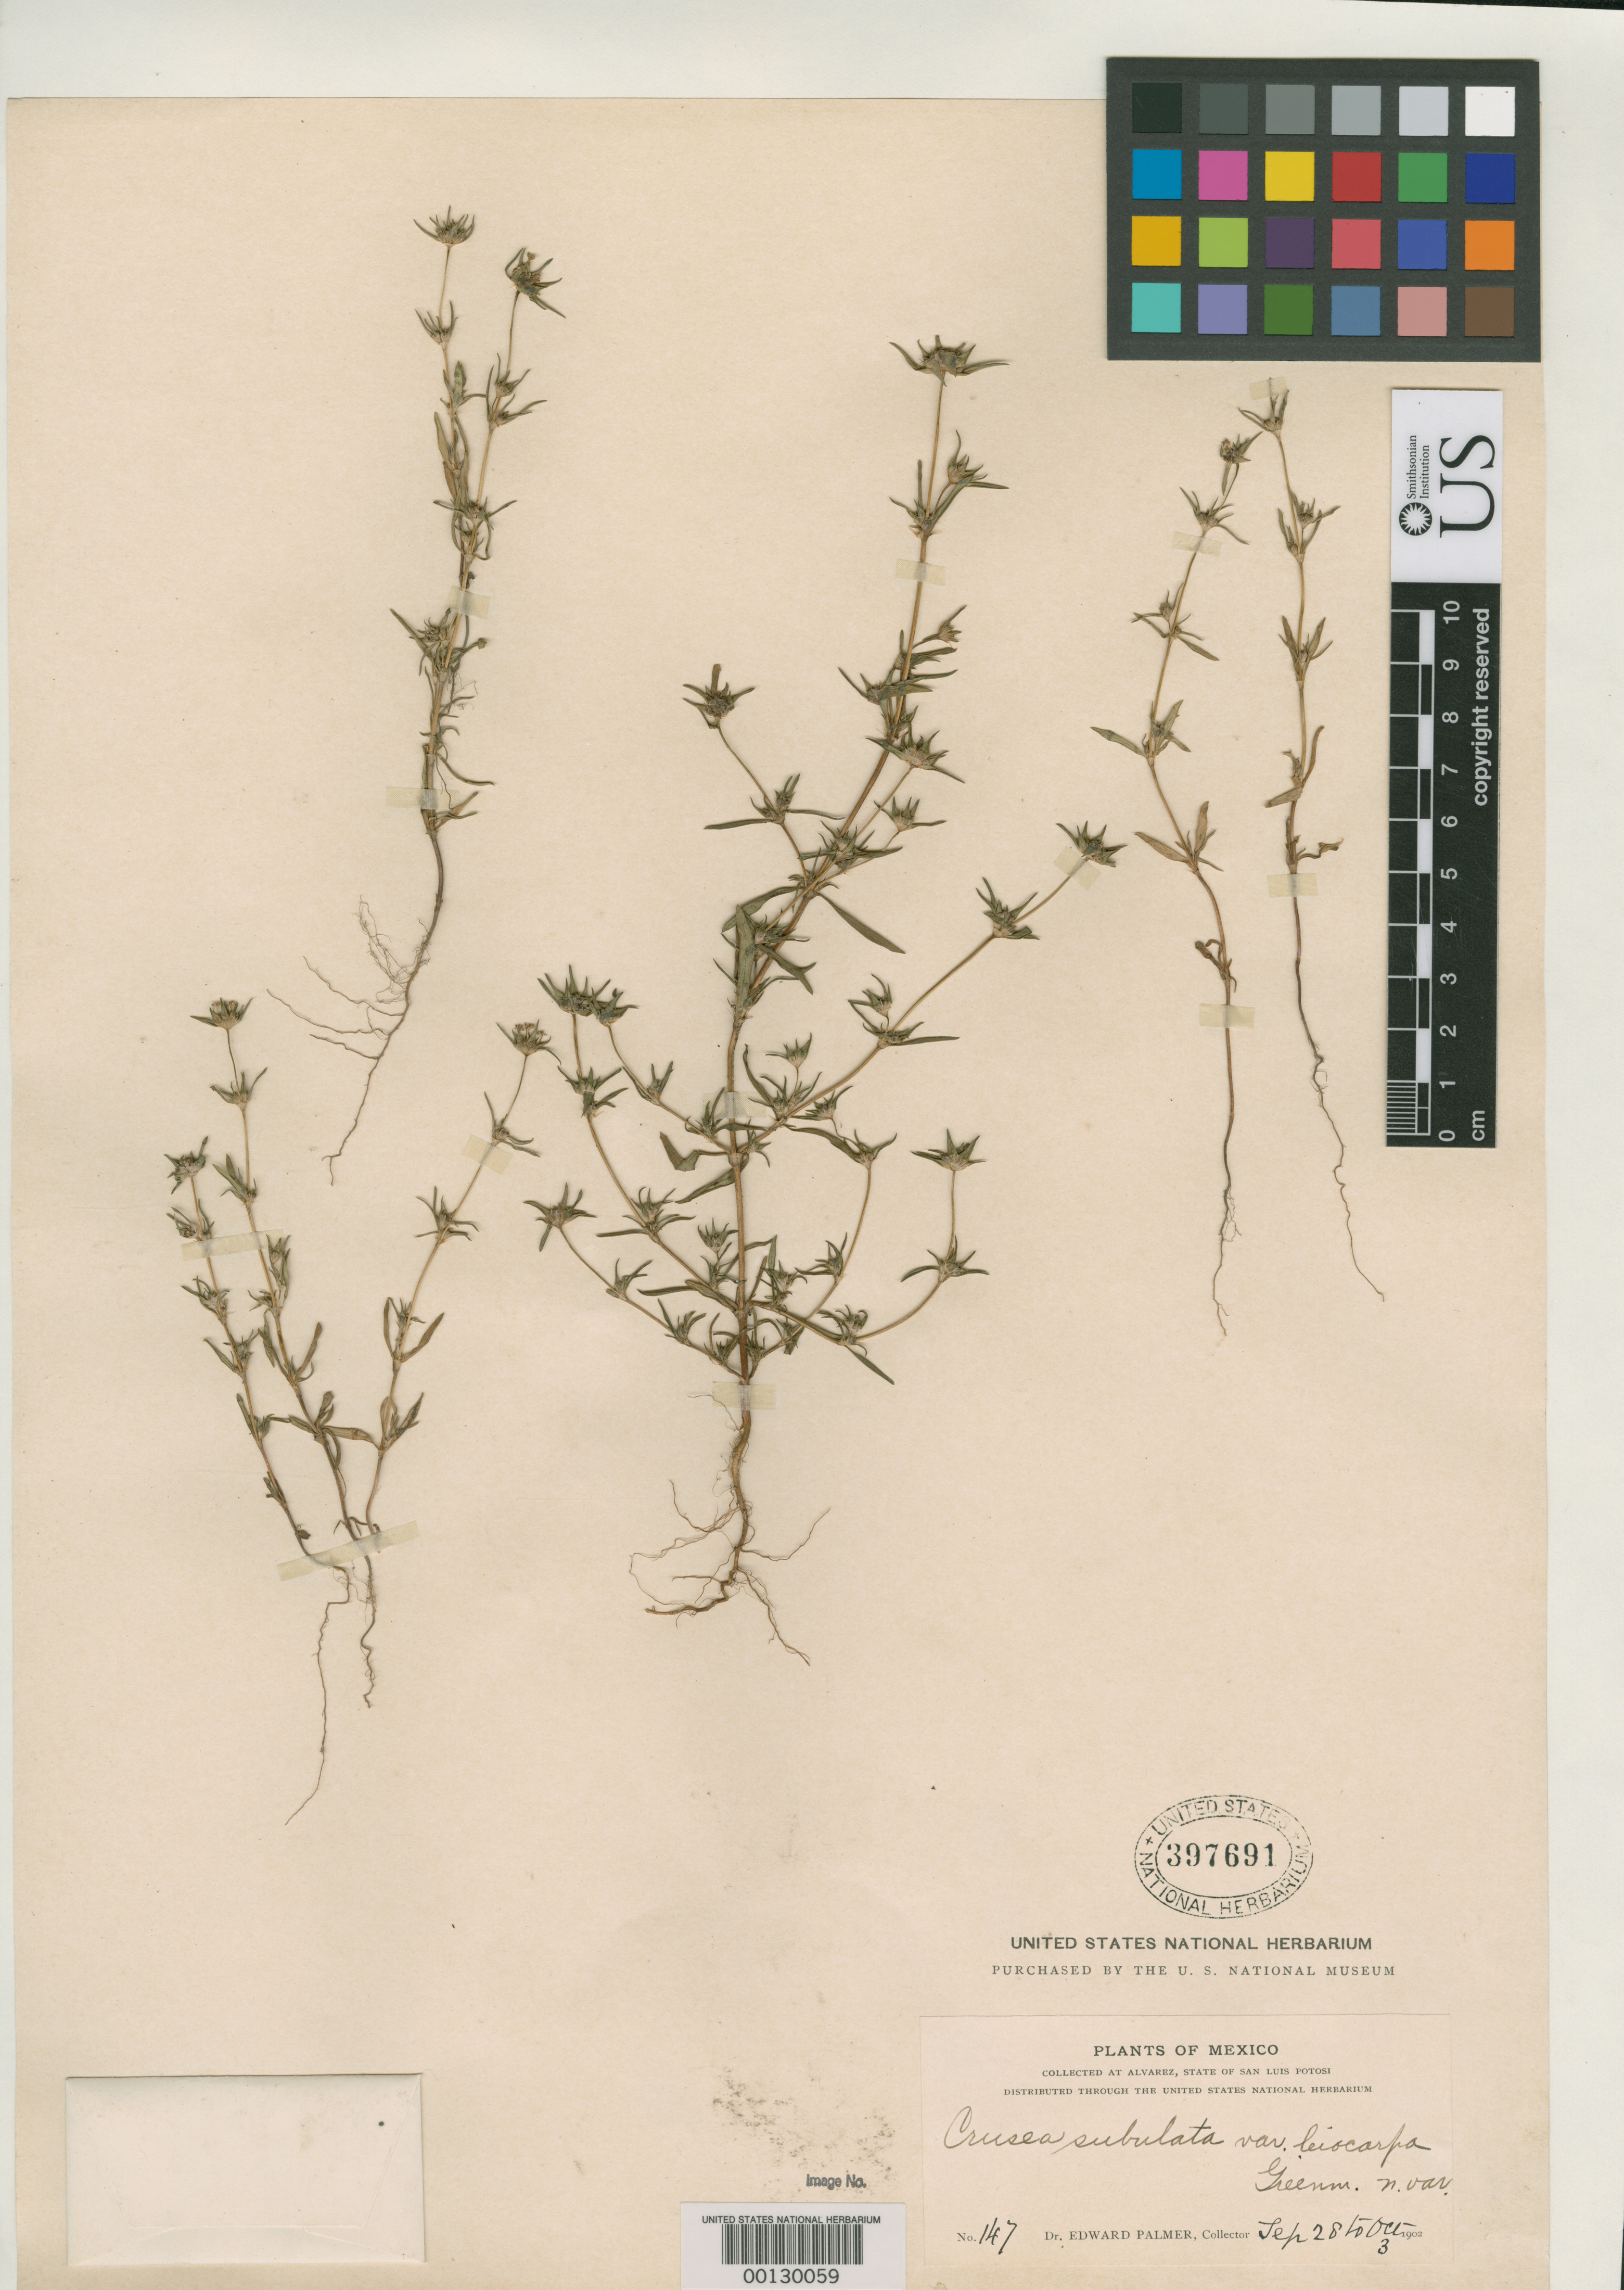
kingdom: Plantae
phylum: Tracheophyta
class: Magnoliopsida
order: Gentianales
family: Rubiaceae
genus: Crusea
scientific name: Crusea subulata var. leiocarpa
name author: Greenm.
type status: Type Collection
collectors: E. Palmer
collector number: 147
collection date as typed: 28 Sep 1902 to 03 Oct 1902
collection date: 1902-09-28/1902-10-03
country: Mexico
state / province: San Luis Potosi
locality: Alvarez.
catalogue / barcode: US 397691